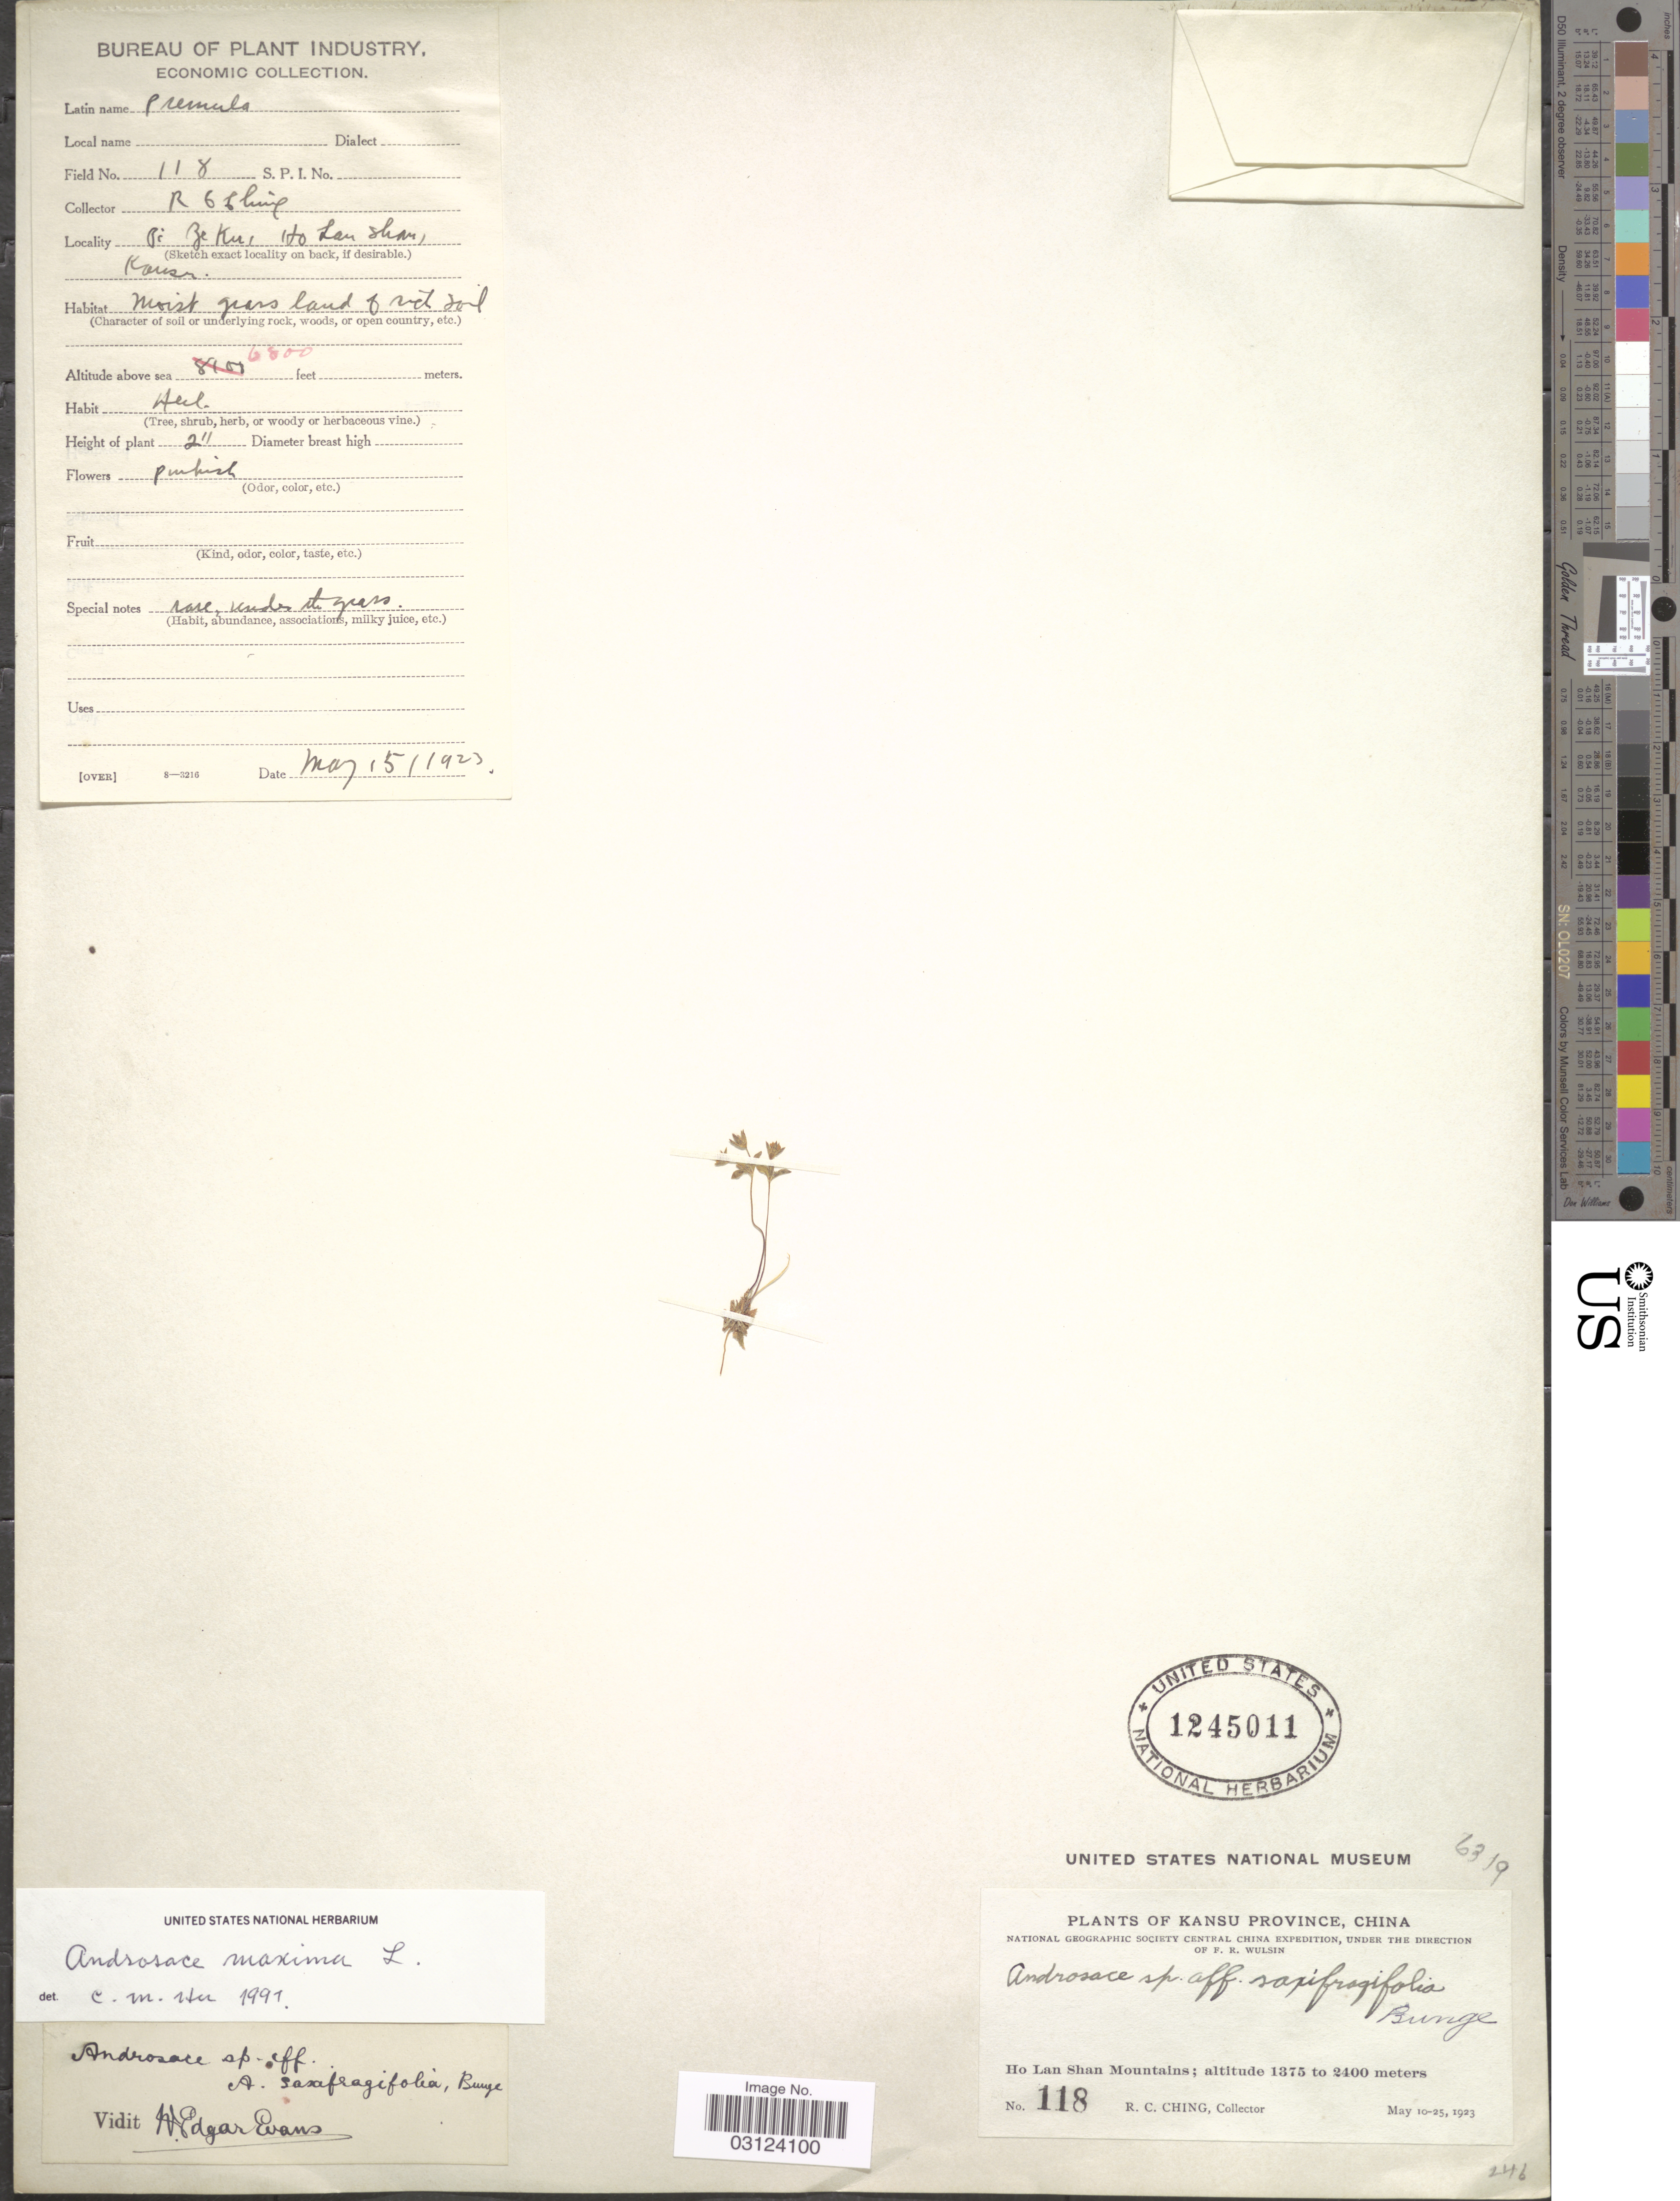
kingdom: Plantae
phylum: Tracheophyta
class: Magnoliopsida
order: Ericales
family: Primulaceae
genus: Androsace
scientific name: Androsace saxifragifolia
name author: Bunge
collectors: R. C. Ching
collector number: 118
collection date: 1923-05-15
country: China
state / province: Gansu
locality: Kansu Province, China, Ho Lan Shan Mountains, Pi Ze Ku.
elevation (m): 2073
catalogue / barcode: US 1245011